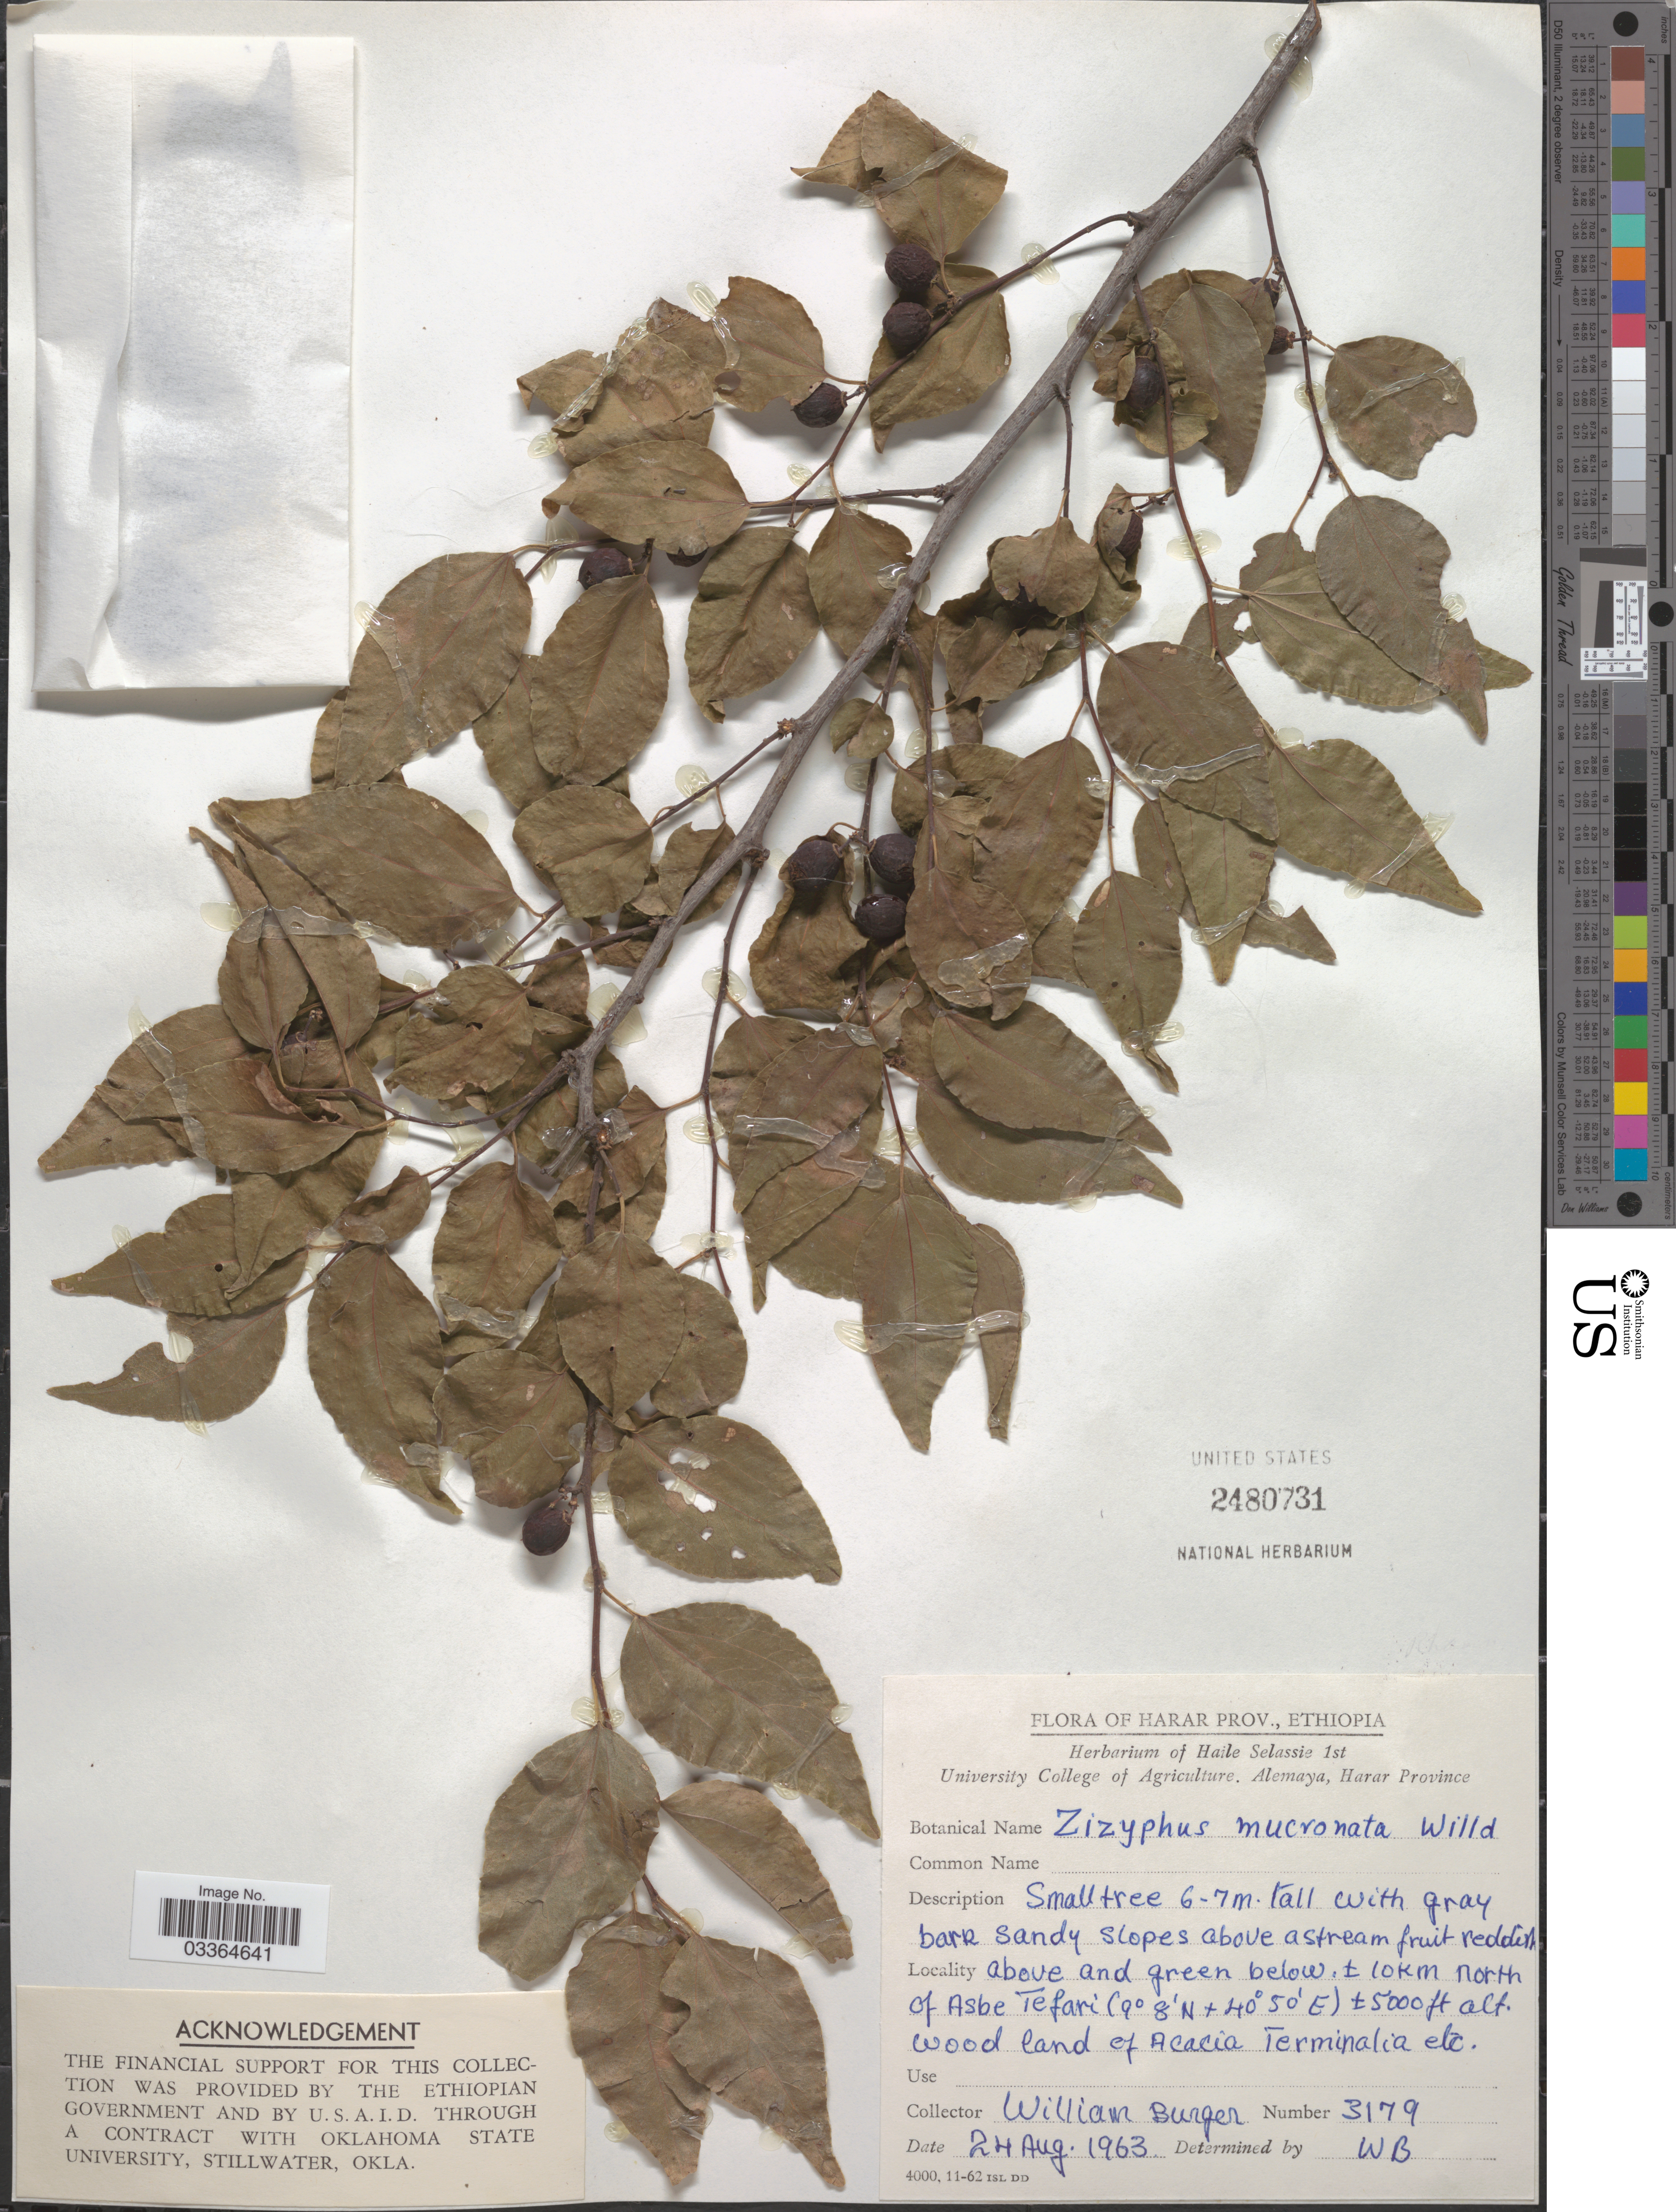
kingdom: Plantae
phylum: Tracheophyta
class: Magnoliopsida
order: Rosales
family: Rhamnaceae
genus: Ziziphus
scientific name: Ziziphus mucronata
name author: Willd.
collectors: W. Burger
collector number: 3179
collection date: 1963-08-24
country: Ethiopia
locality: Harar Prov. ± 10 km north of Asbe Tefari.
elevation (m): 1524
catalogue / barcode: US 2480731